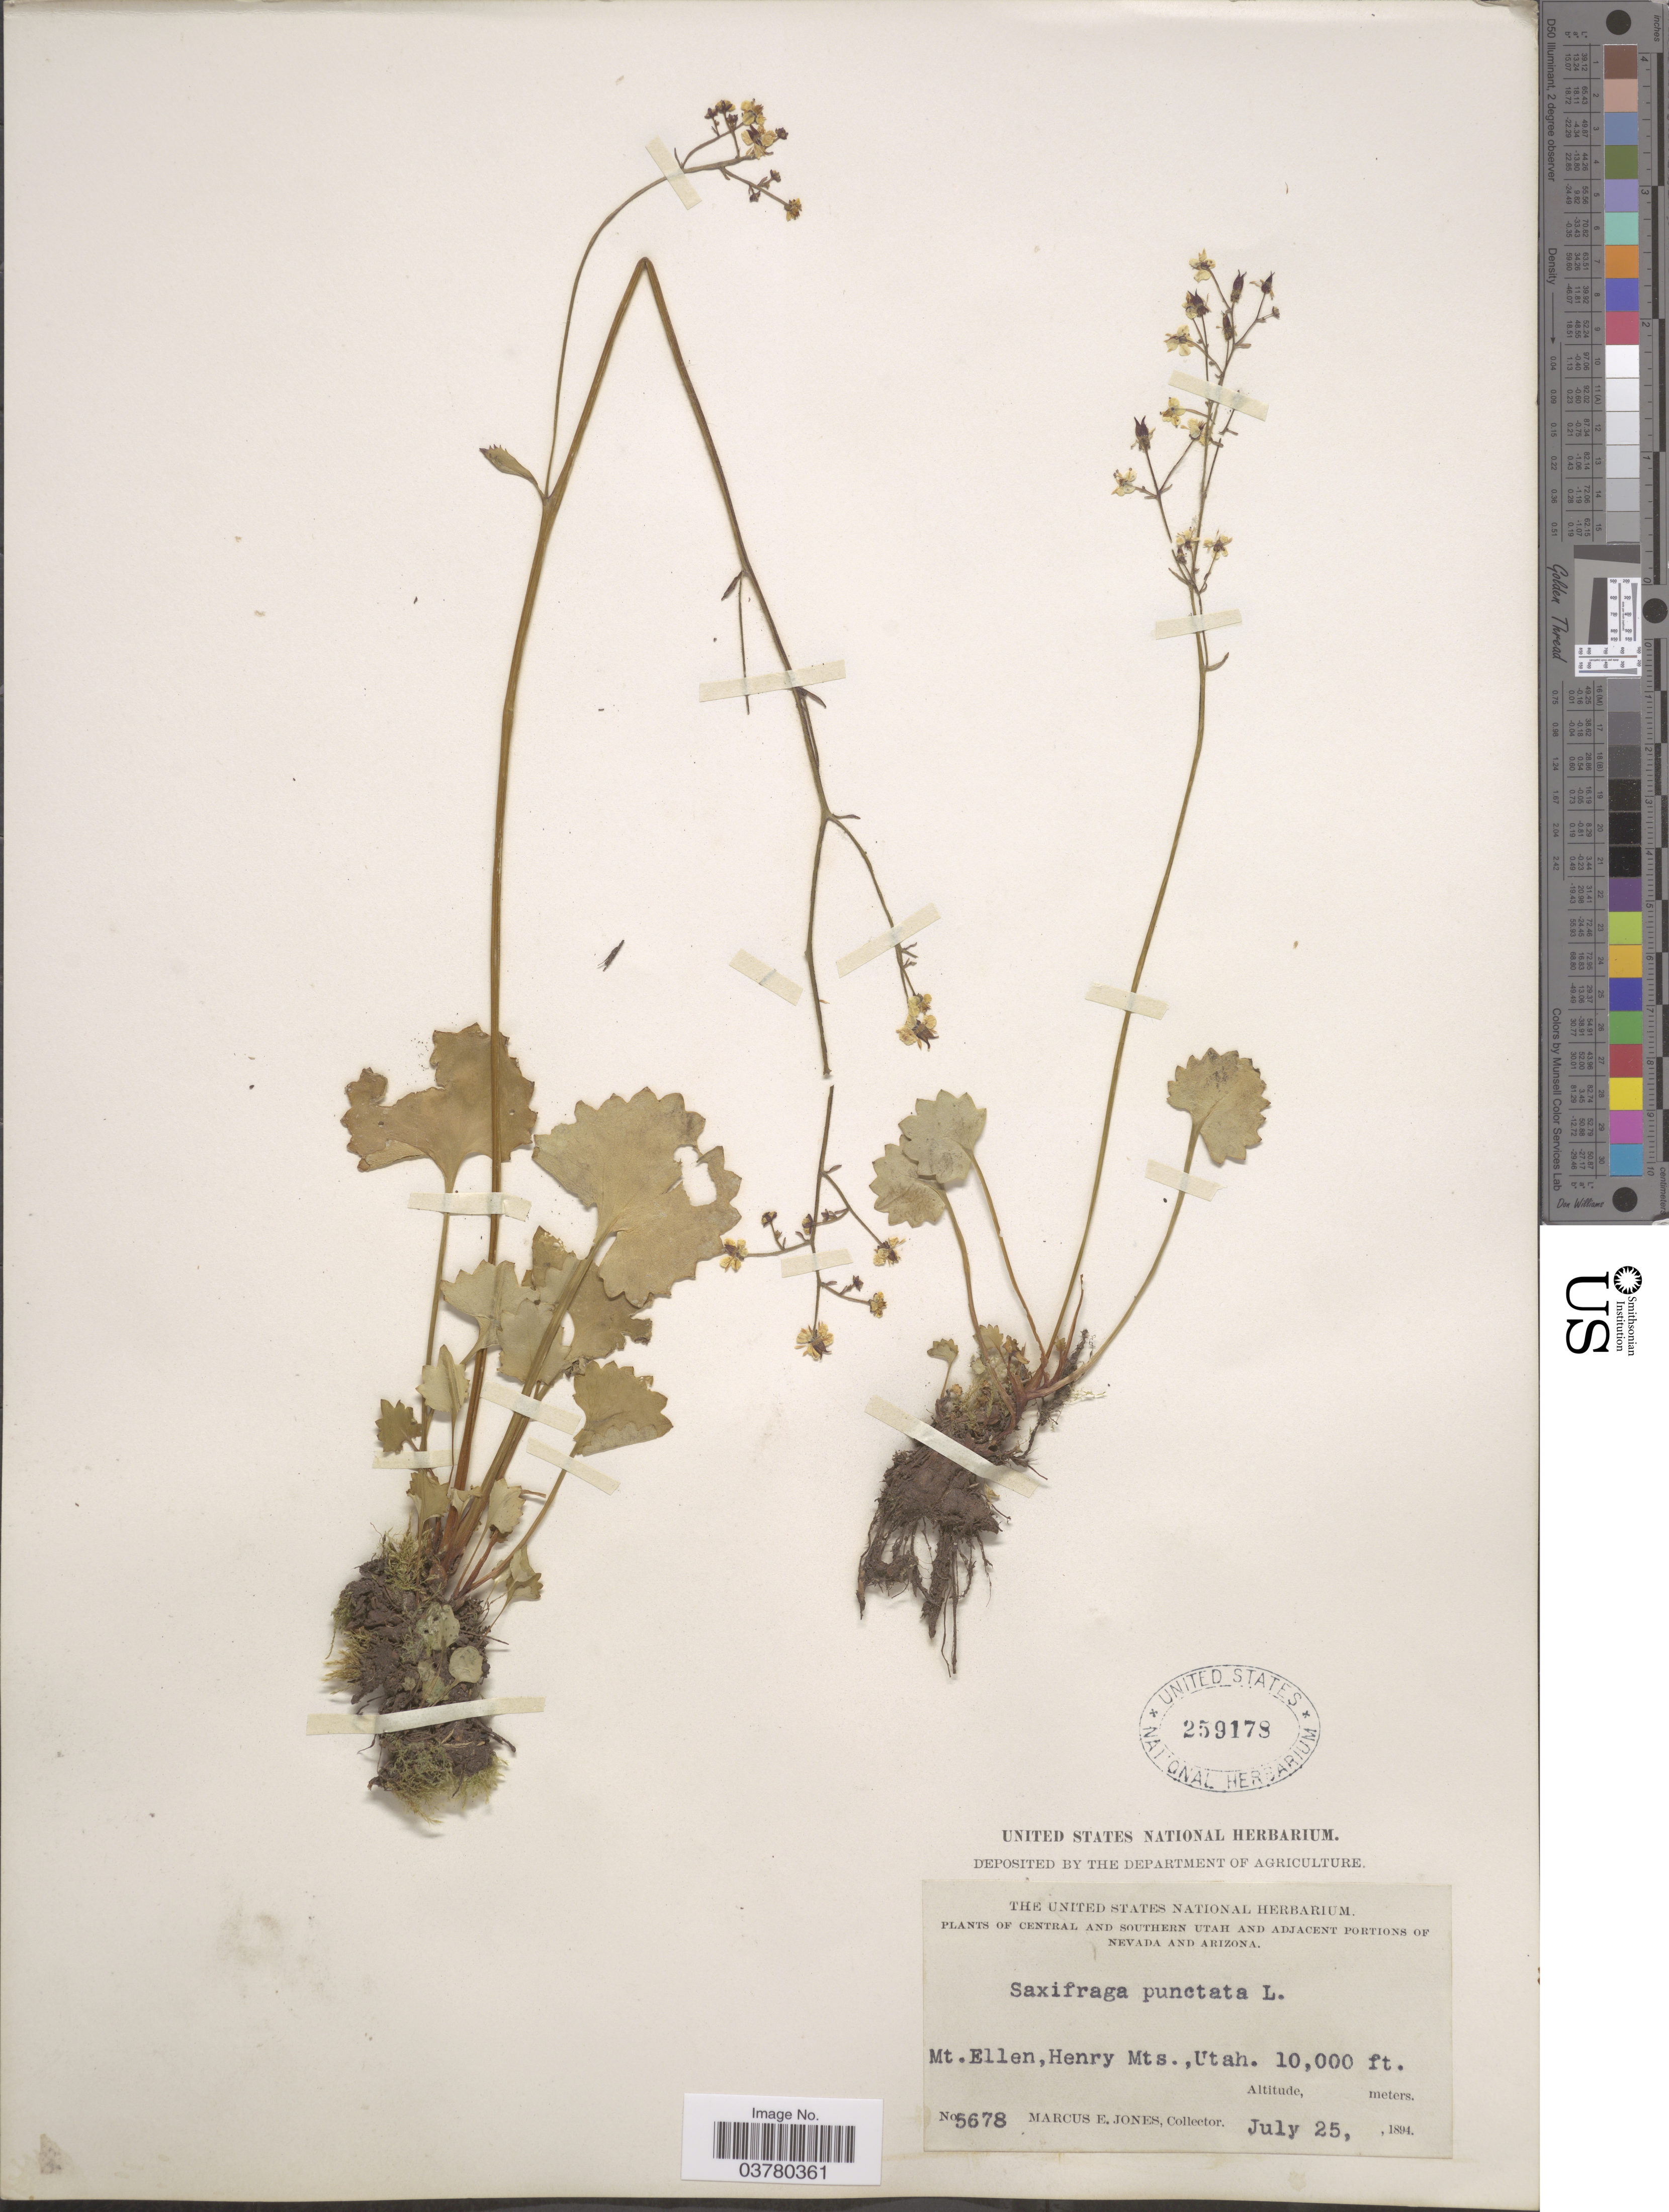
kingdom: Plantae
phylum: Tracheophyta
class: Magnoliopsida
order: Saxifragales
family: Saxifragaceae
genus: Micranthes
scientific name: Micranthes odontoloma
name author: (Piper) A. Heller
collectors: M. E. Jones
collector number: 5678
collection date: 1894-07-25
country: United States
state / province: Utah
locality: Central and Southern Utah. Mt.Ellen,Henry Mts.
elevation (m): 3048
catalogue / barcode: US 259178